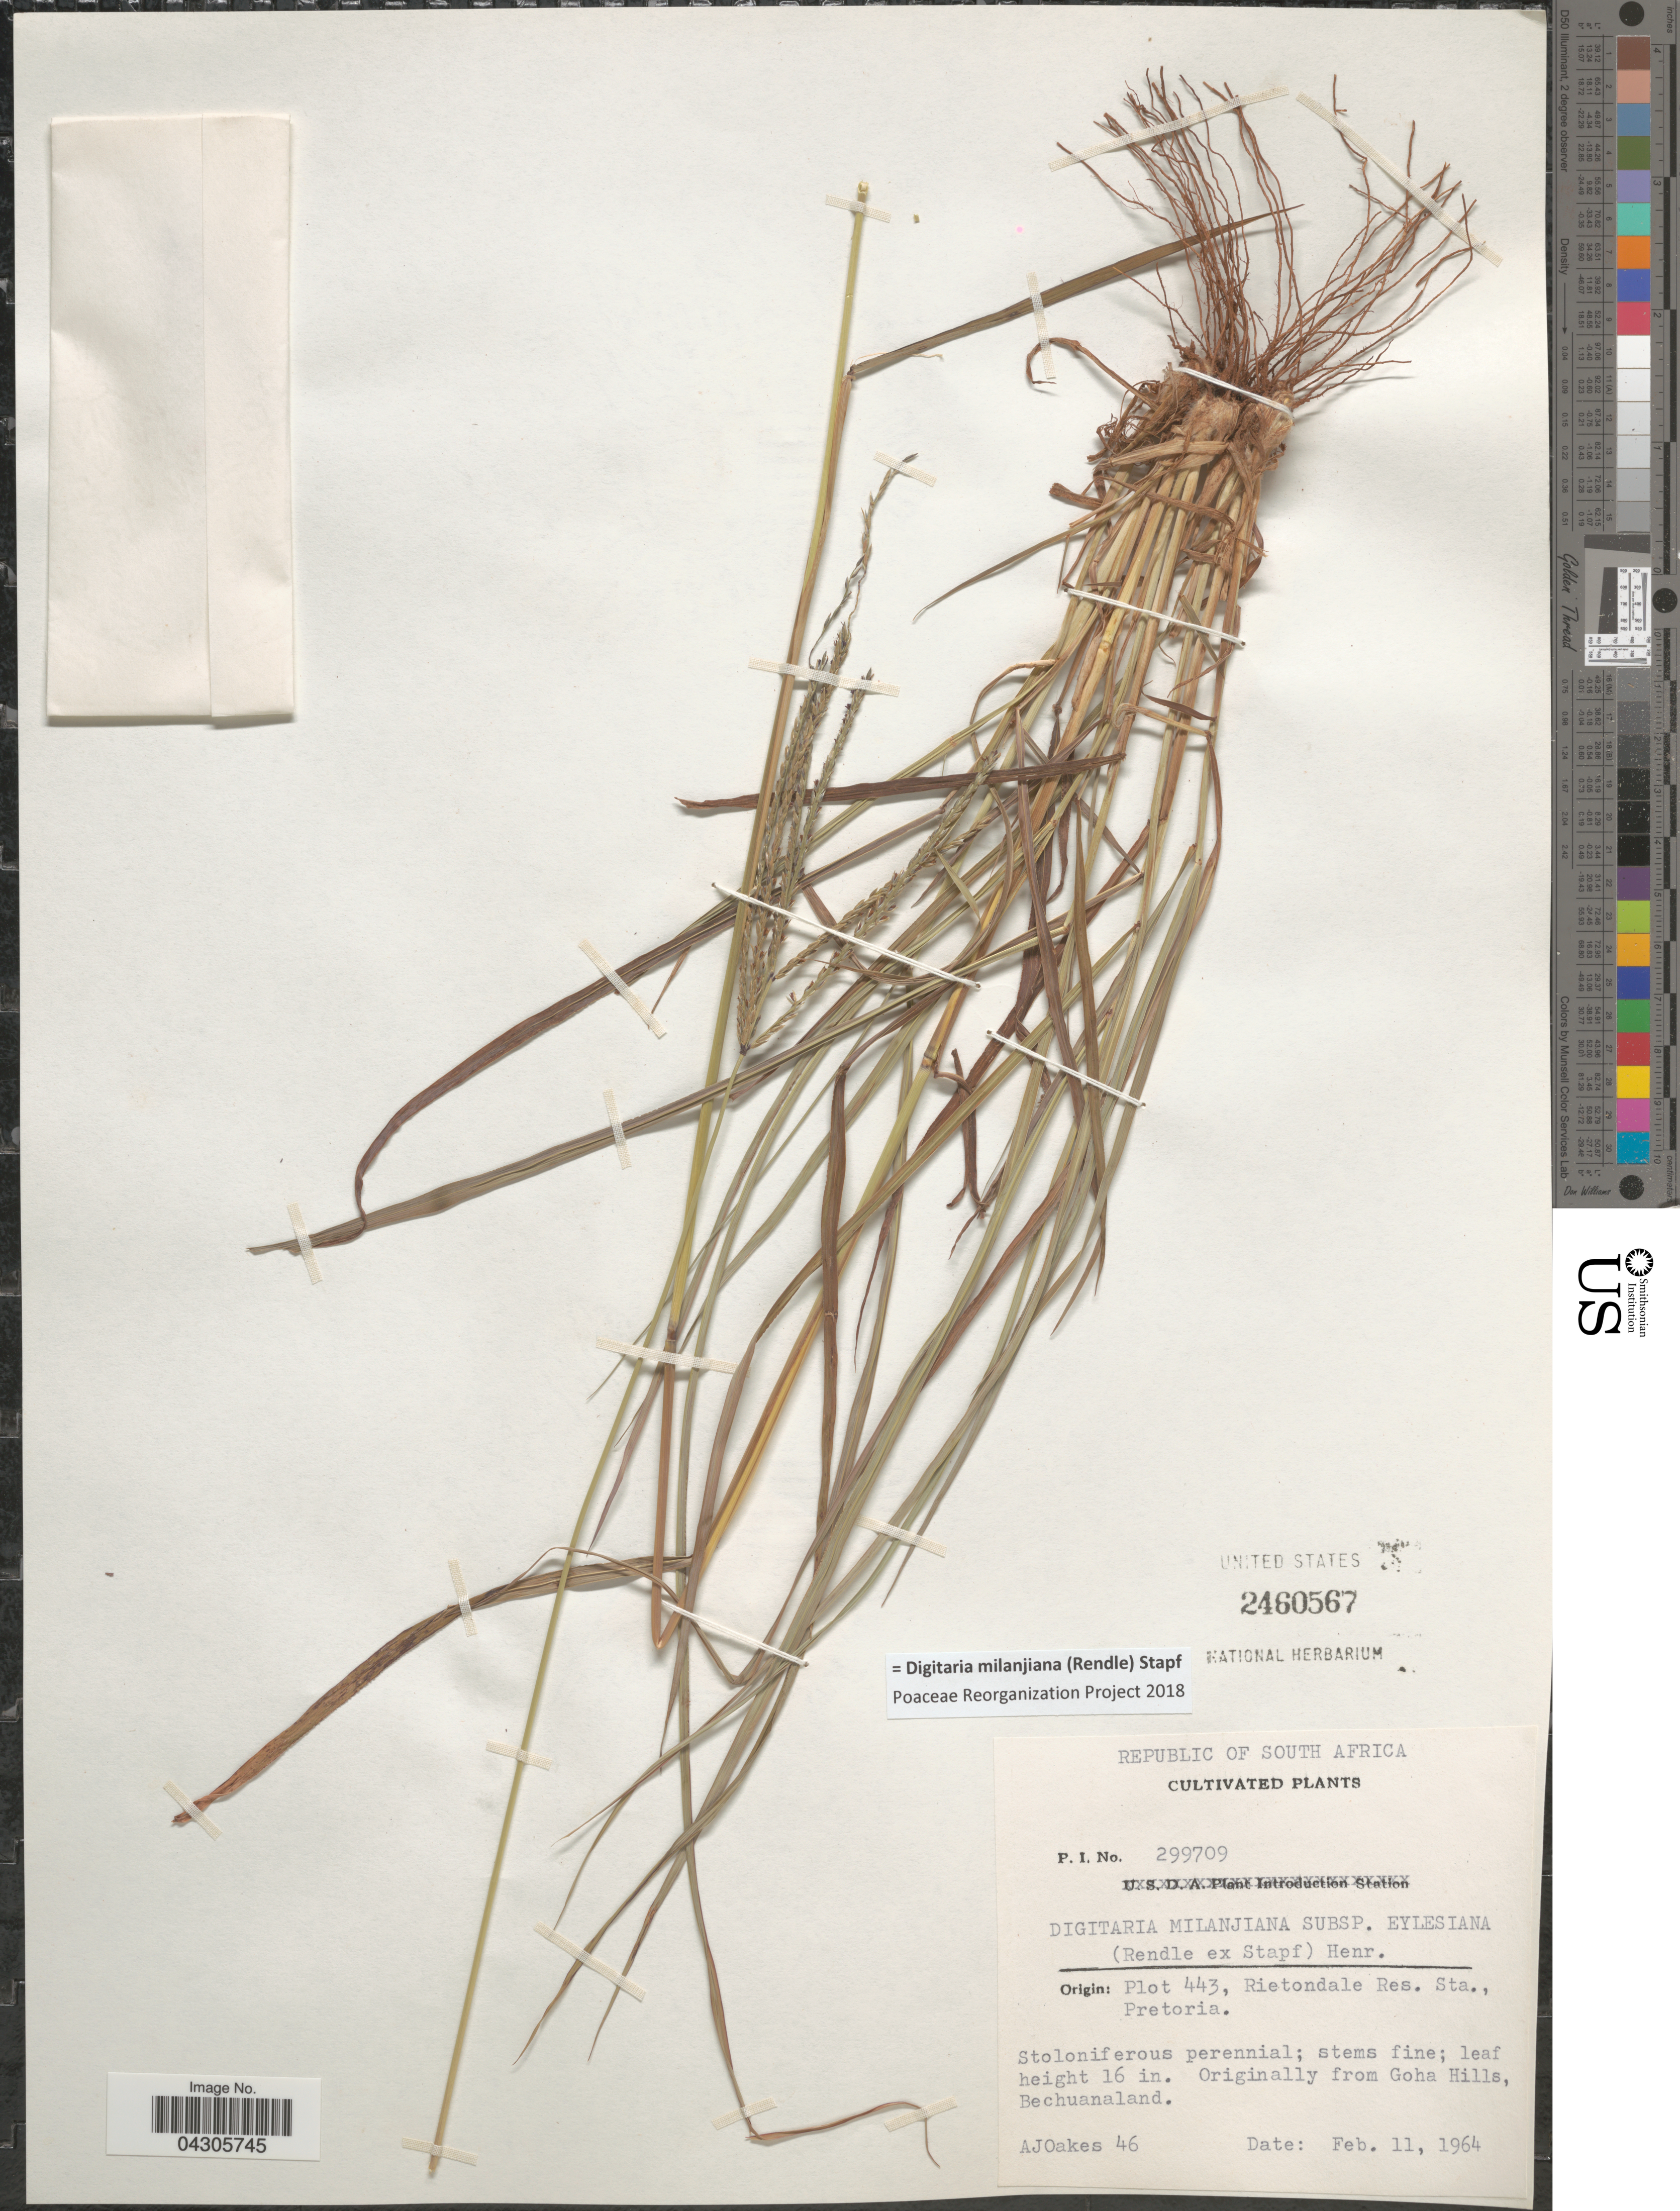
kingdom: Plantae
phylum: Tracheophyta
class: Liliopsida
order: Poales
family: Poaceae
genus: Digitaria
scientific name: Digitaria milanjiana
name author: (Rendle) Stapf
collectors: A. Oakes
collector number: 46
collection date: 1964-02-11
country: South Africa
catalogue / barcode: US 2460567